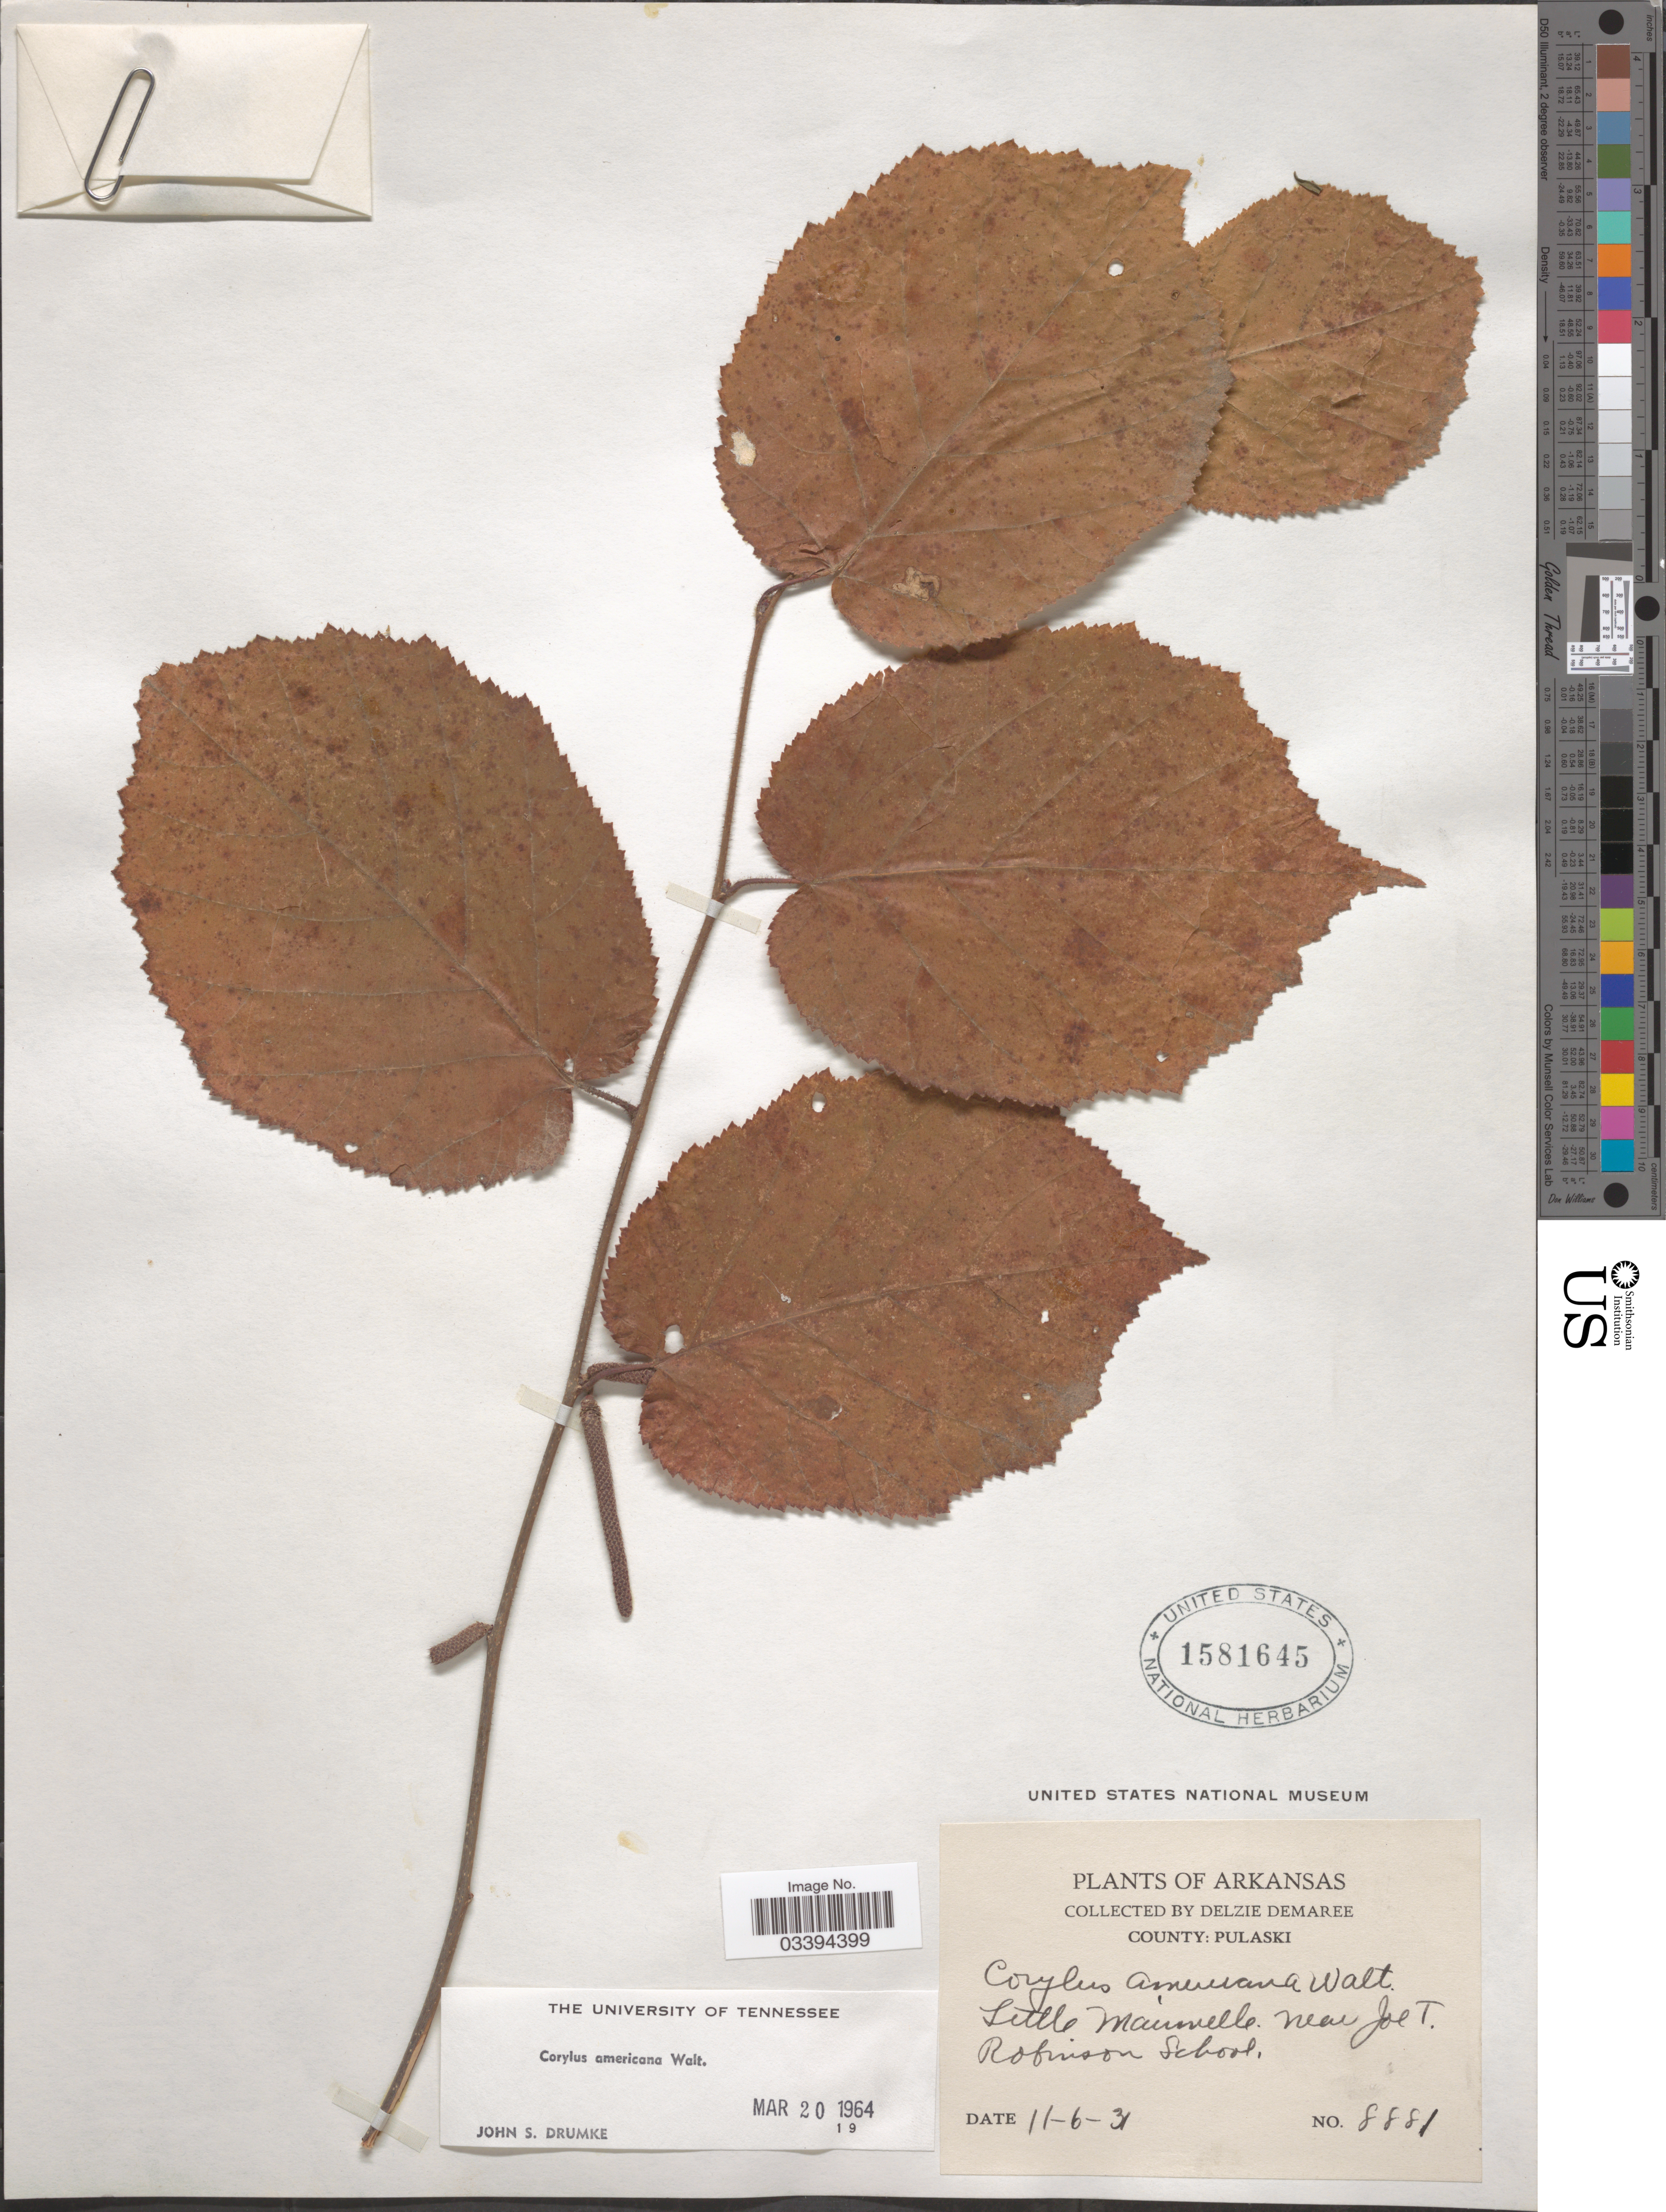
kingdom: Plantae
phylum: Tracheophyta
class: Magnoliopsida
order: Fagales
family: Betulaceae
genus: Corylus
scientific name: Corylus americana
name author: Walter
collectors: D. Demaree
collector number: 8881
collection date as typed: Transcribed d/m/y: 11/6/31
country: United States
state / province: Arkansas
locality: County: Pulaski. Little Maumelle near Hoe T. Robinson School.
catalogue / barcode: US 1581645